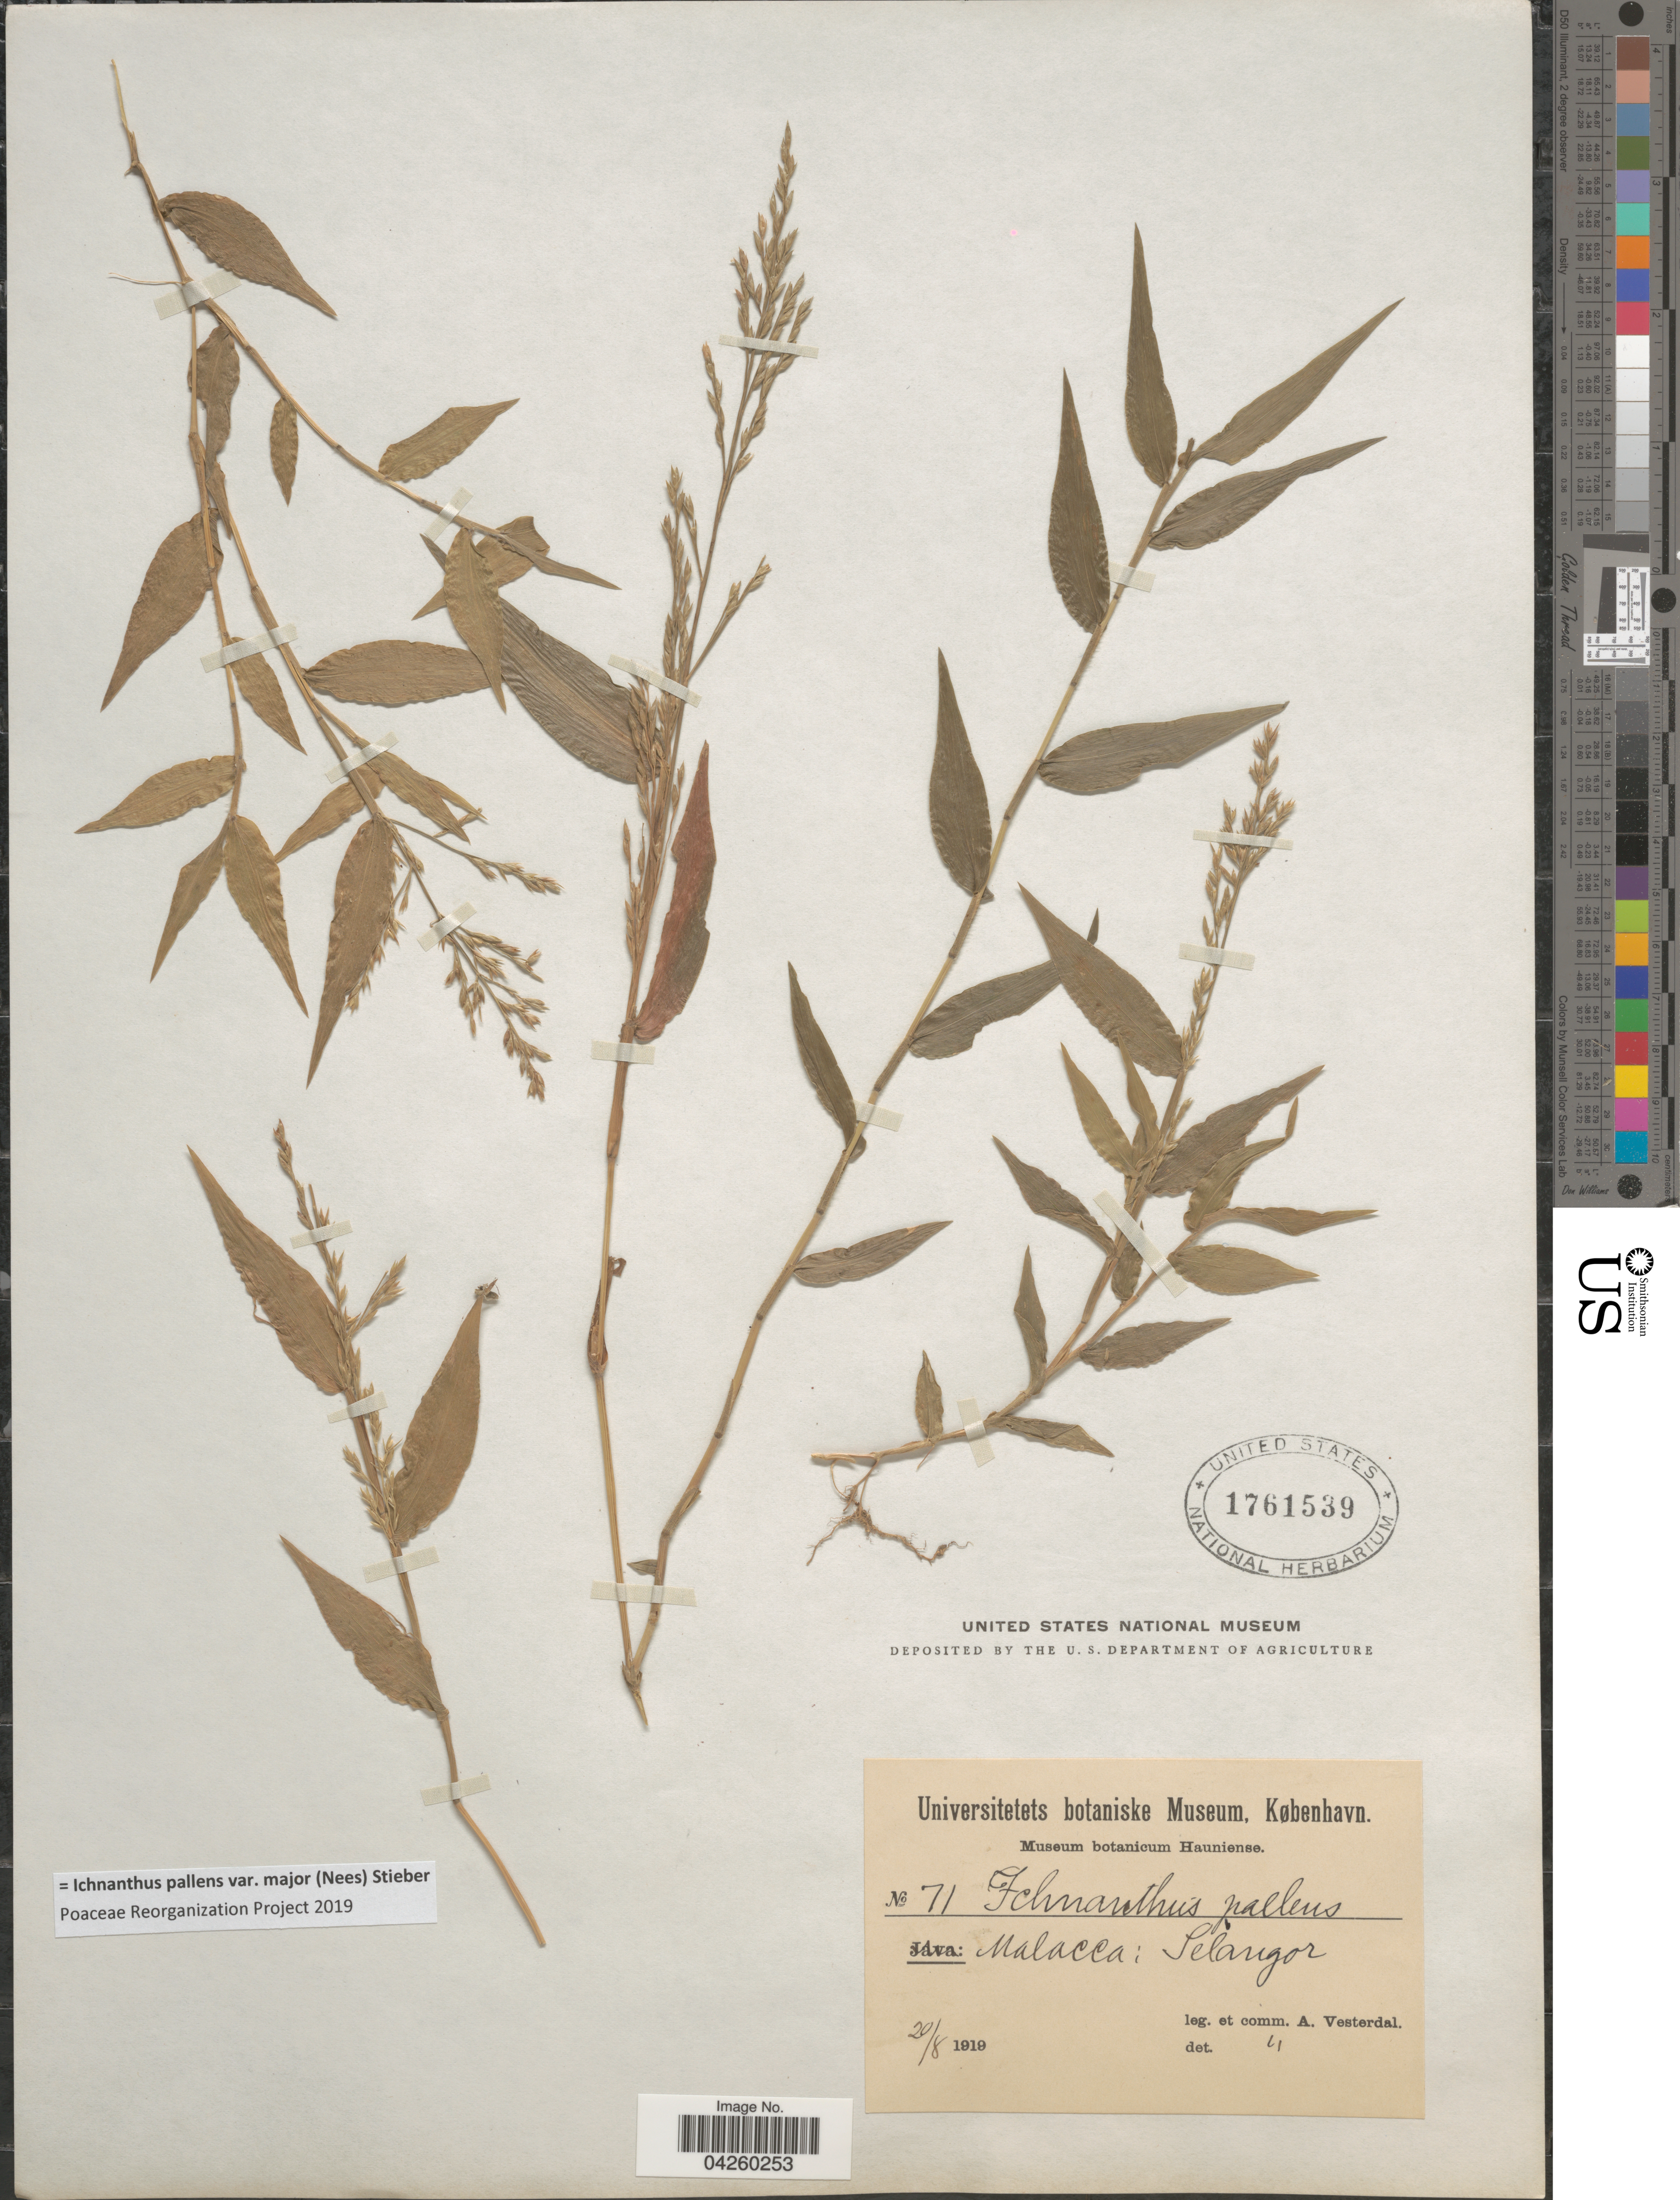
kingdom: Plantae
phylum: Tracheophyta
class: Liliopsida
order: Poales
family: Poaceae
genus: Ichnanthus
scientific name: Ichnanthus pallens var. major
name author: (Nees) Stieber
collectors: A. Vesterdal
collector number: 71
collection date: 1919-08-20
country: Malaysia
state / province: Selangor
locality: Malacca.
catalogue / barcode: US 1761539